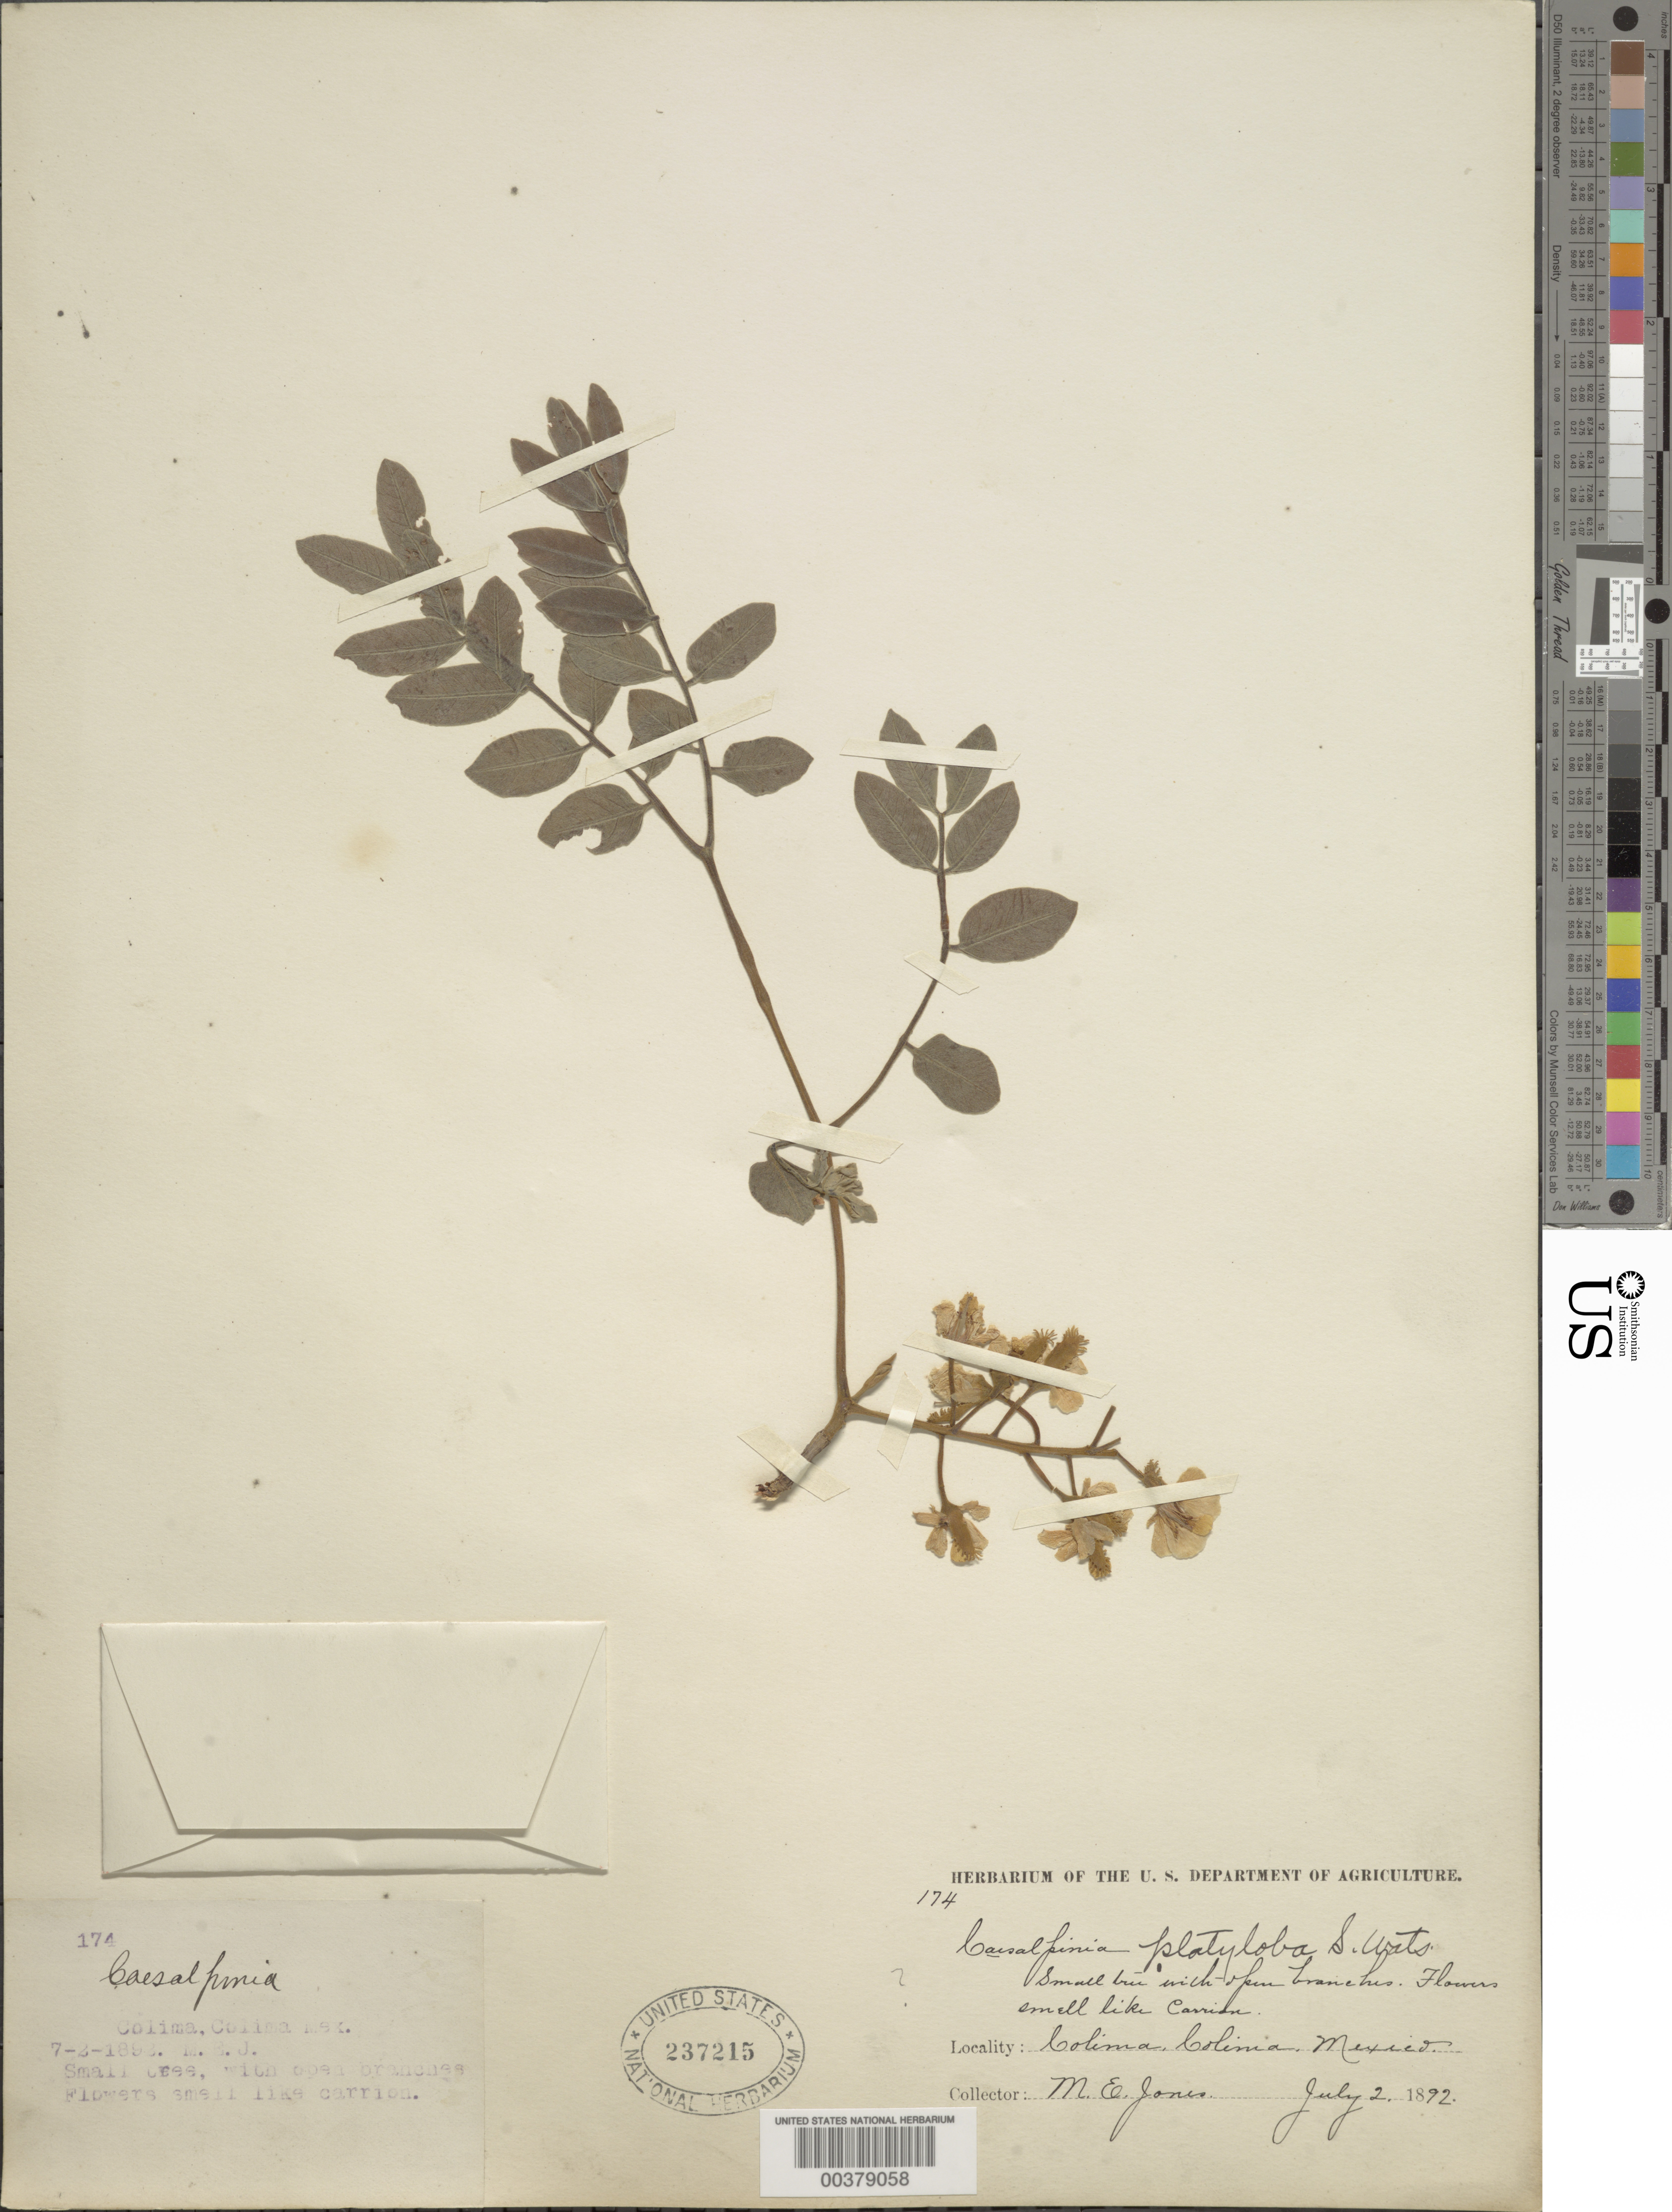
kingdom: Plantae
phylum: Tracheophyta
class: Magnoliopsida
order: Fabales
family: Fabaceae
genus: Coulteria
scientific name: Coulteria platyloba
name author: (S. Watson) N. Zamora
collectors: M. E. Jones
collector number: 174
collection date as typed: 02 Jul 1892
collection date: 1892-07-02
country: Mexico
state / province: Colima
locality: Colima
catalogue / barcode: US 237215